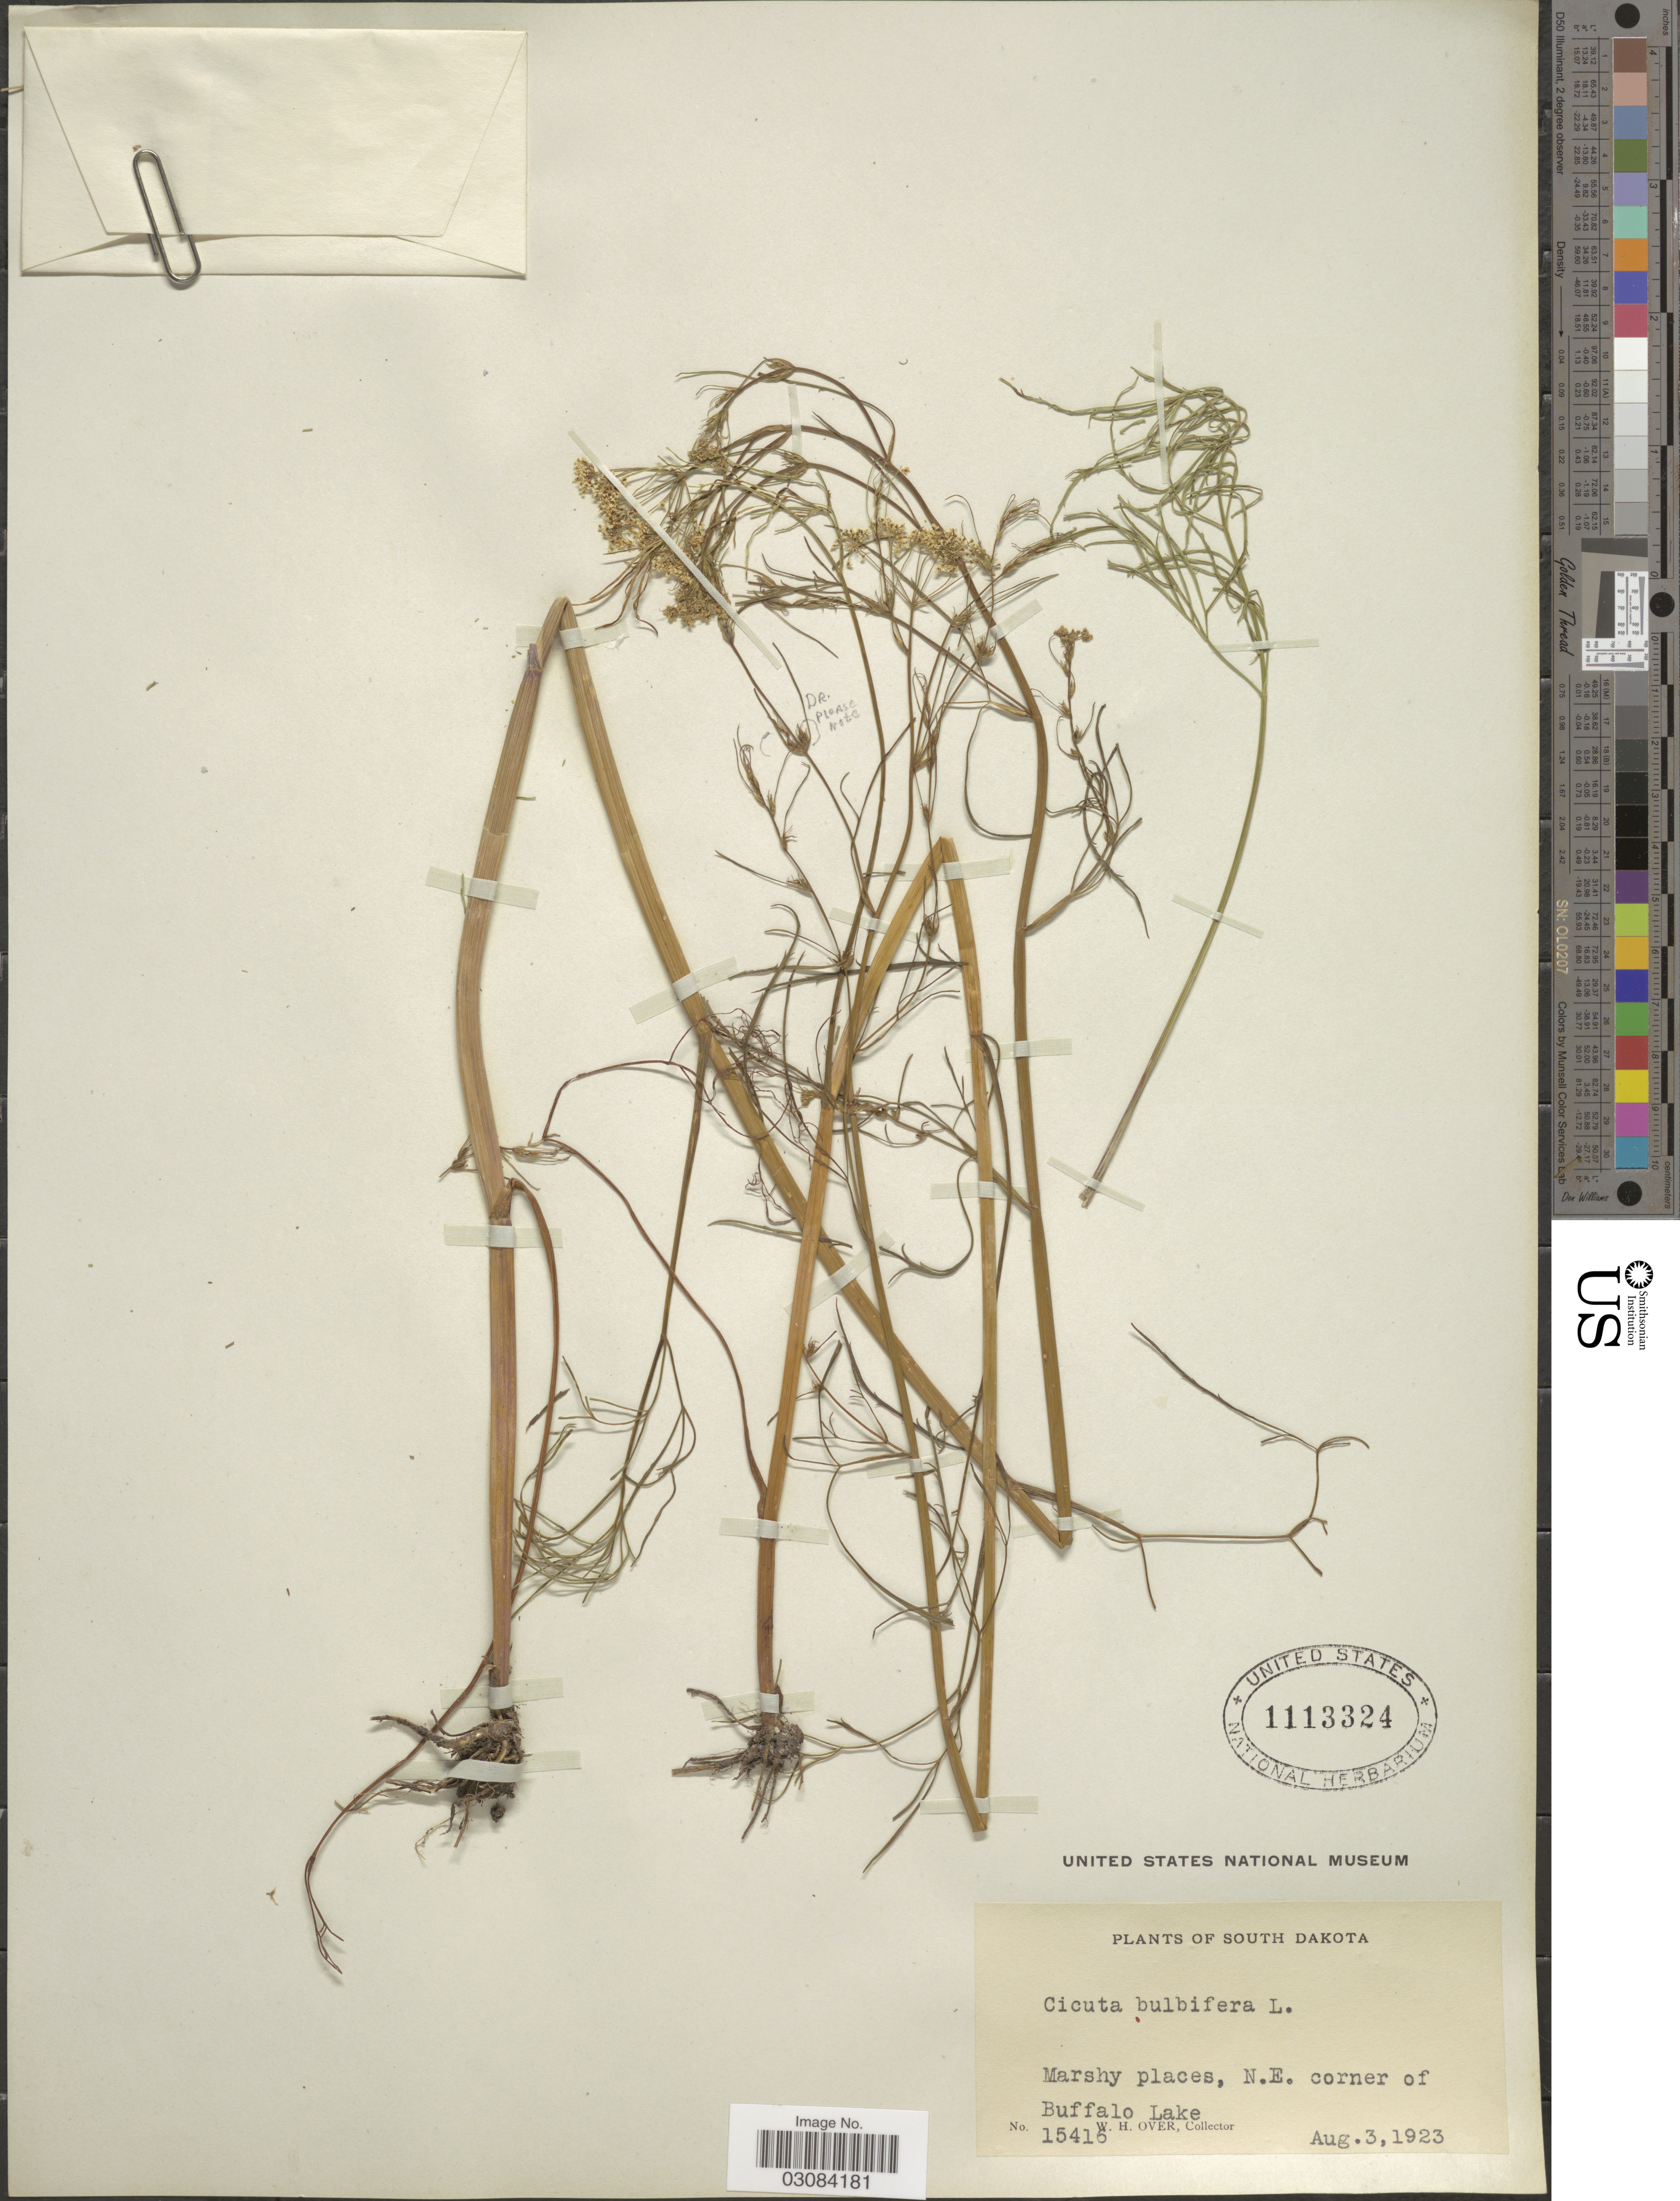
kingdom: Plantae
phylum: Tracheophyta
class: Magnoliopsida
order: Apiales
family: Apiaceae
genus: Cicuta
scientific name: Cicuta bulbifera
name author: L.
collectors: W. Over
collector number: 15416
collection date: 1923-08-03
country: United States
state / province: South Dakota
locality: Marshy places, N.E. corner of Buffalo Lake.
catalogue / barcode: US 1113324